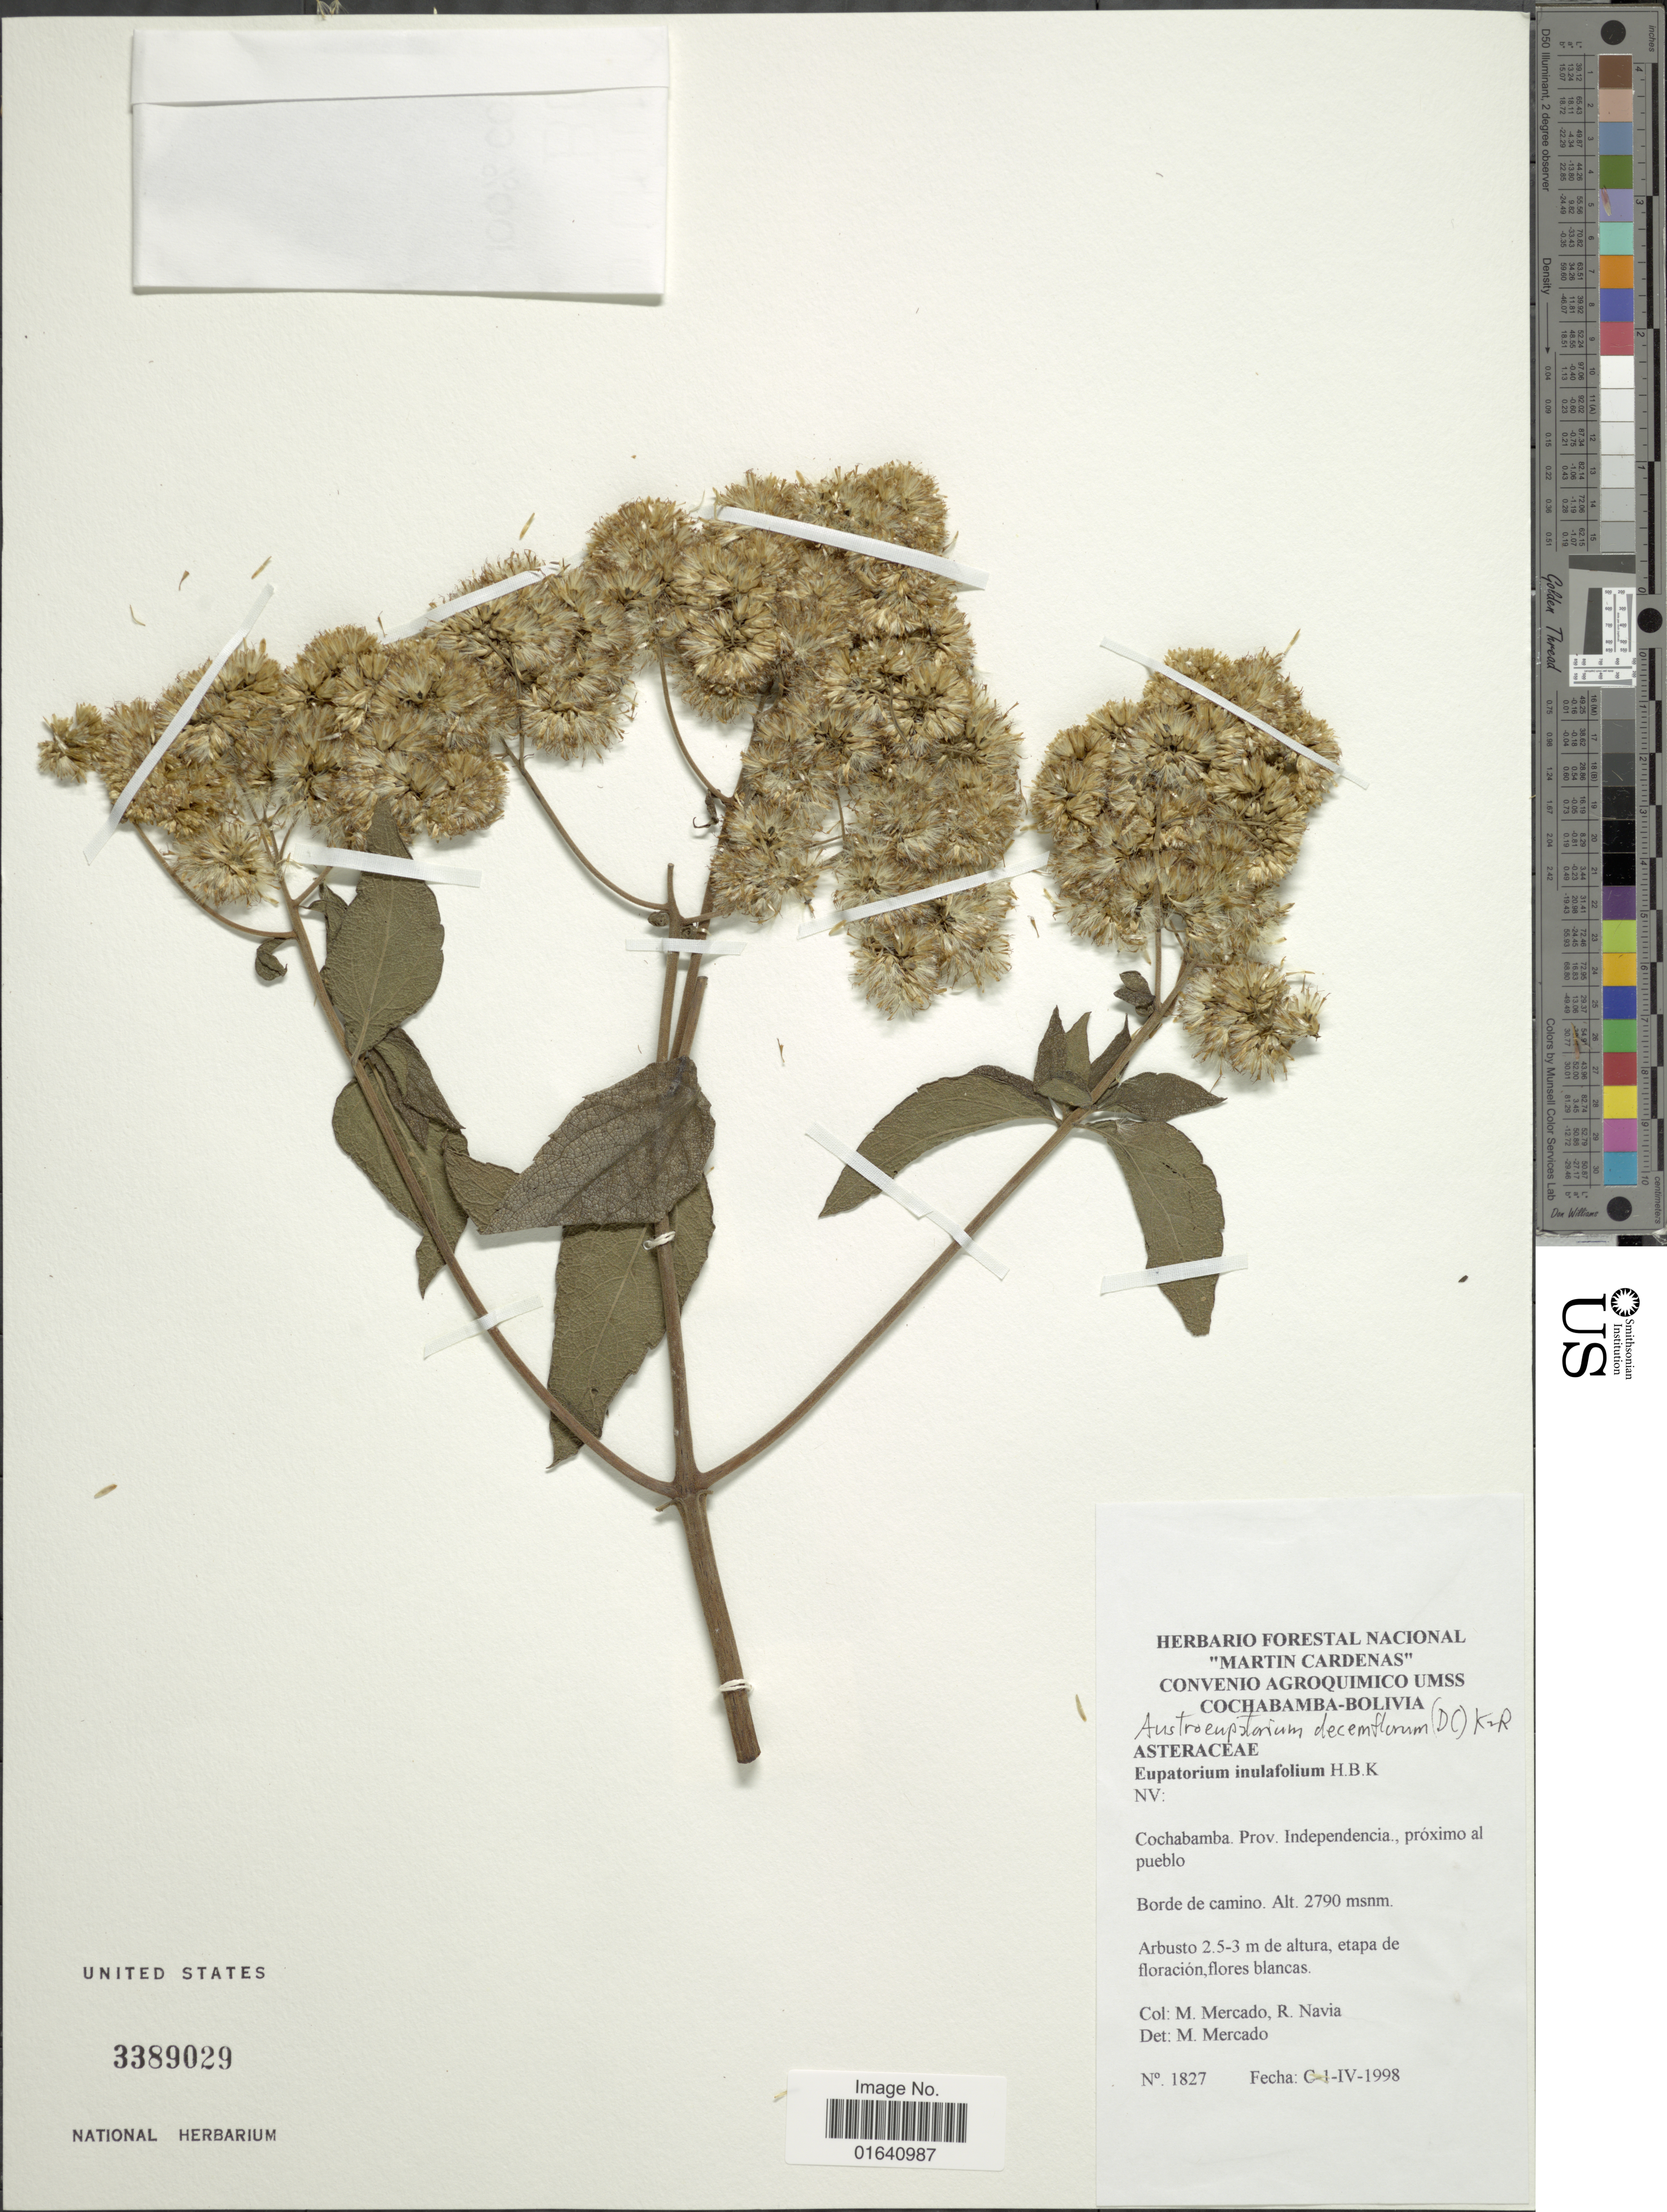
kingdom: Plantae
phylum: Tracheophyta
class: Magnoliopsida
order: Asterales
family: Asteraceae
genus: Austroeupatorium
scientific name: Austroeupatorium decemflorum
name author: (DC.) R.M. King & H. Rob.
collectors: M. Mercado & R. Fernández Navia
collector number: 1827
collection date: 1998-04-04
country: Bolivia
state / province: Cochabamba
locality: Prov. Indepedencia., próximo al pueblo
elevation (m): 2790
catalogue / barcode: US 3389029